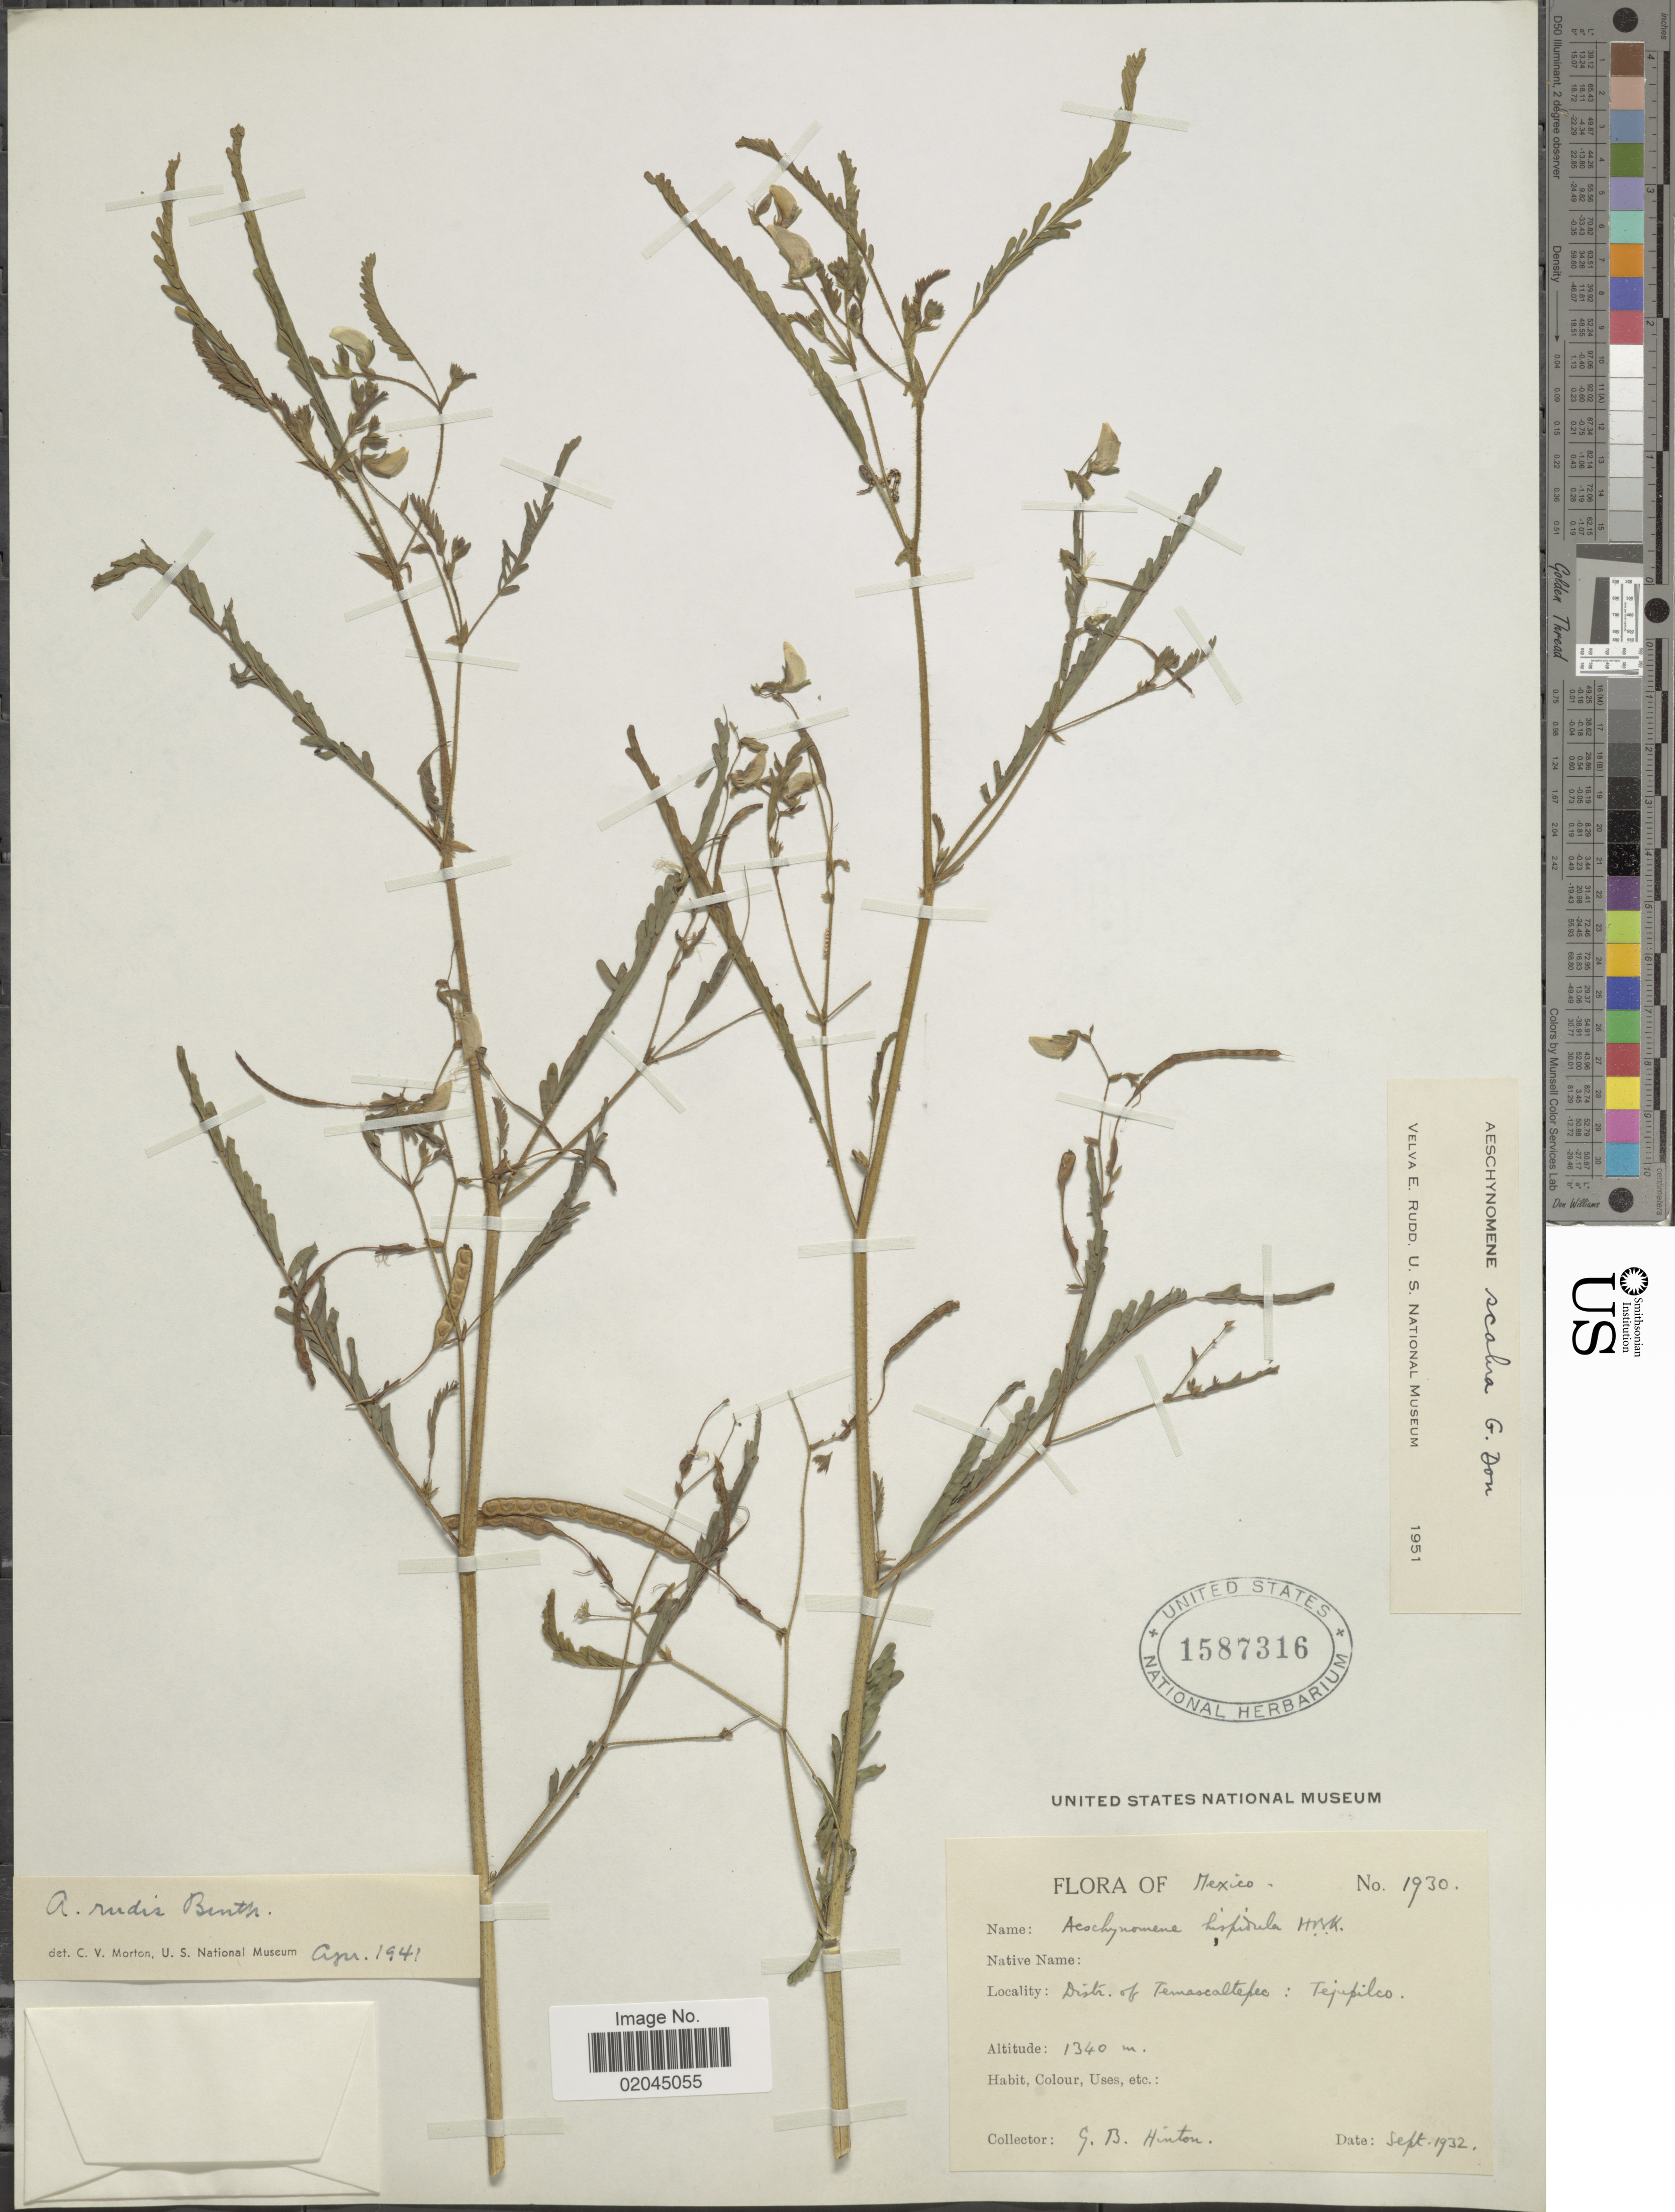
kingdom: Plantae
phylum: Tracheophyta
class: Magnoliopsida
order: Fabales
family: Fabaceae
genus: Aeschynomene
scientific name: Aeschynomene scabra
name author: G. Don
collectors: G. B. Hinton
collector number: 1930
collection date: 1932-09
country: Mexico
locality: Distr. of Temascaltepec: Tejupilco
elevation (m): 1340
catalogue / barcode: US 1587316